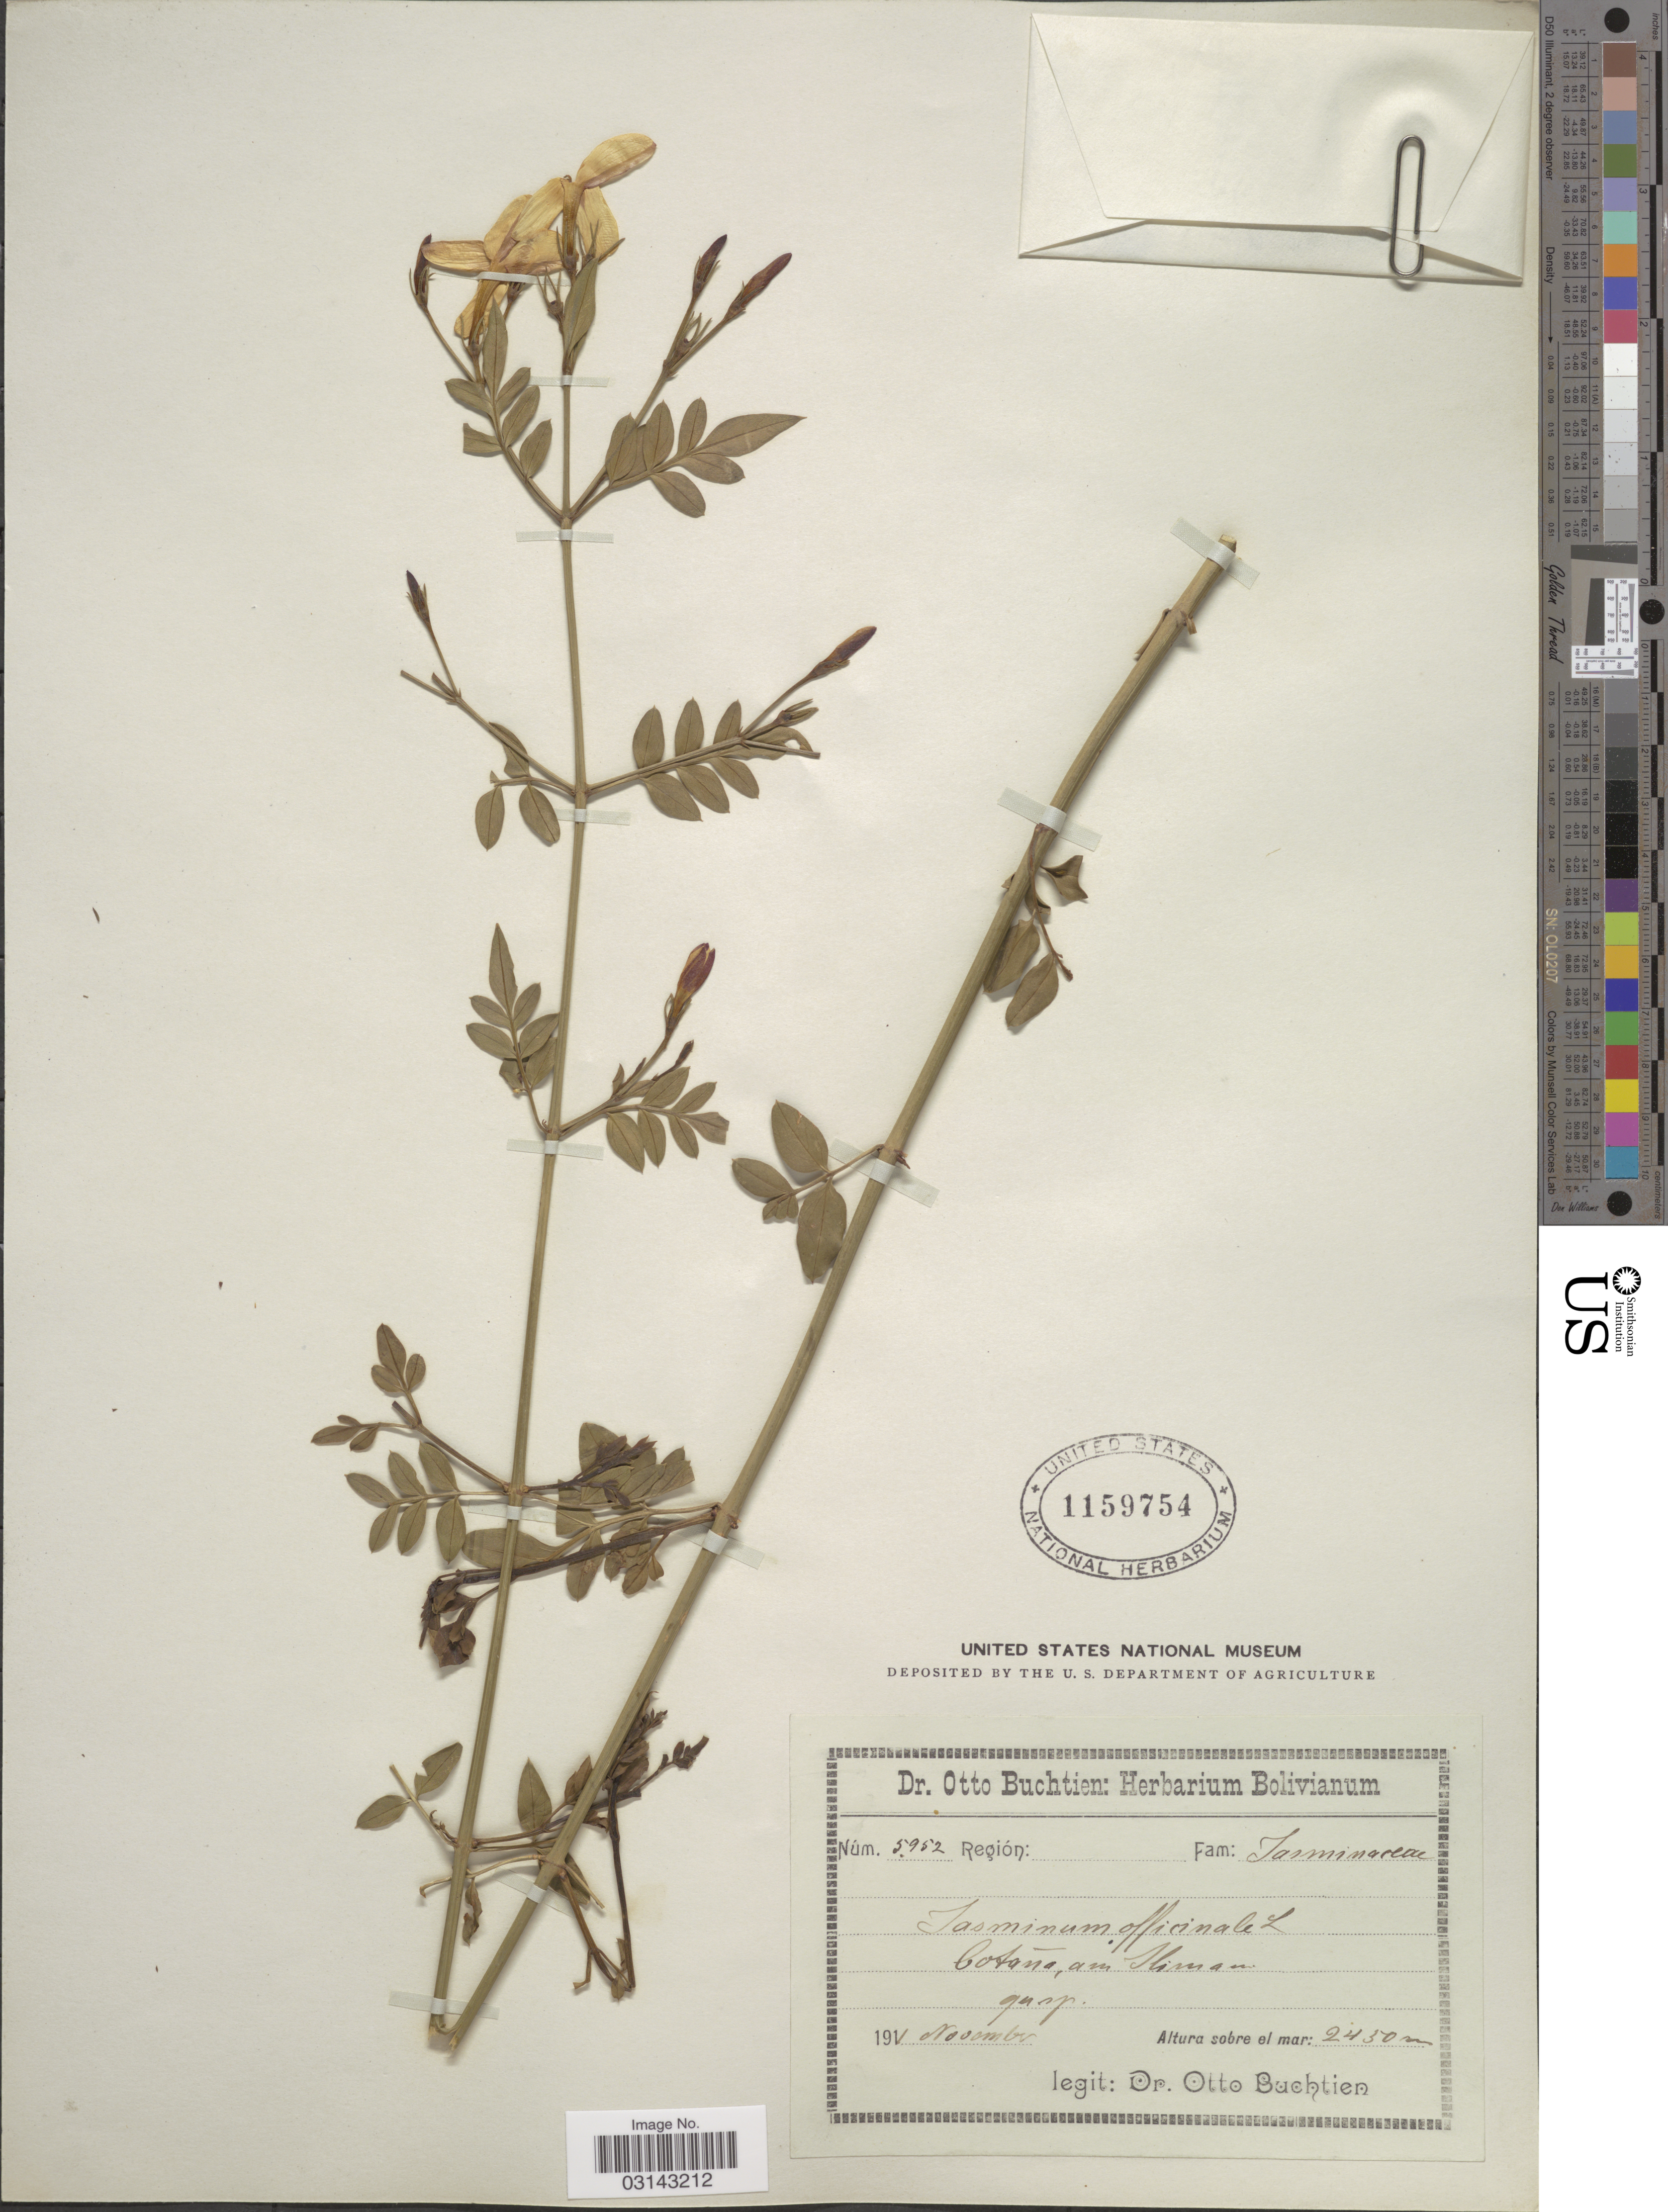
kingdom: Plantae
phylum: Tracheophyta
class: Magnoliopsida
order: Lamiales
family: Oleaceae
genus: Jasminum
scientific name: Jasminum grandiflorum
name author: L.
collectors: O. Buchtien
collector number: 5952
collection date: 1911-11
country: Bolivia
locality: Cotána, am Ilimani.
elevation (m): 2450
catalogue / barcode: US 1159754